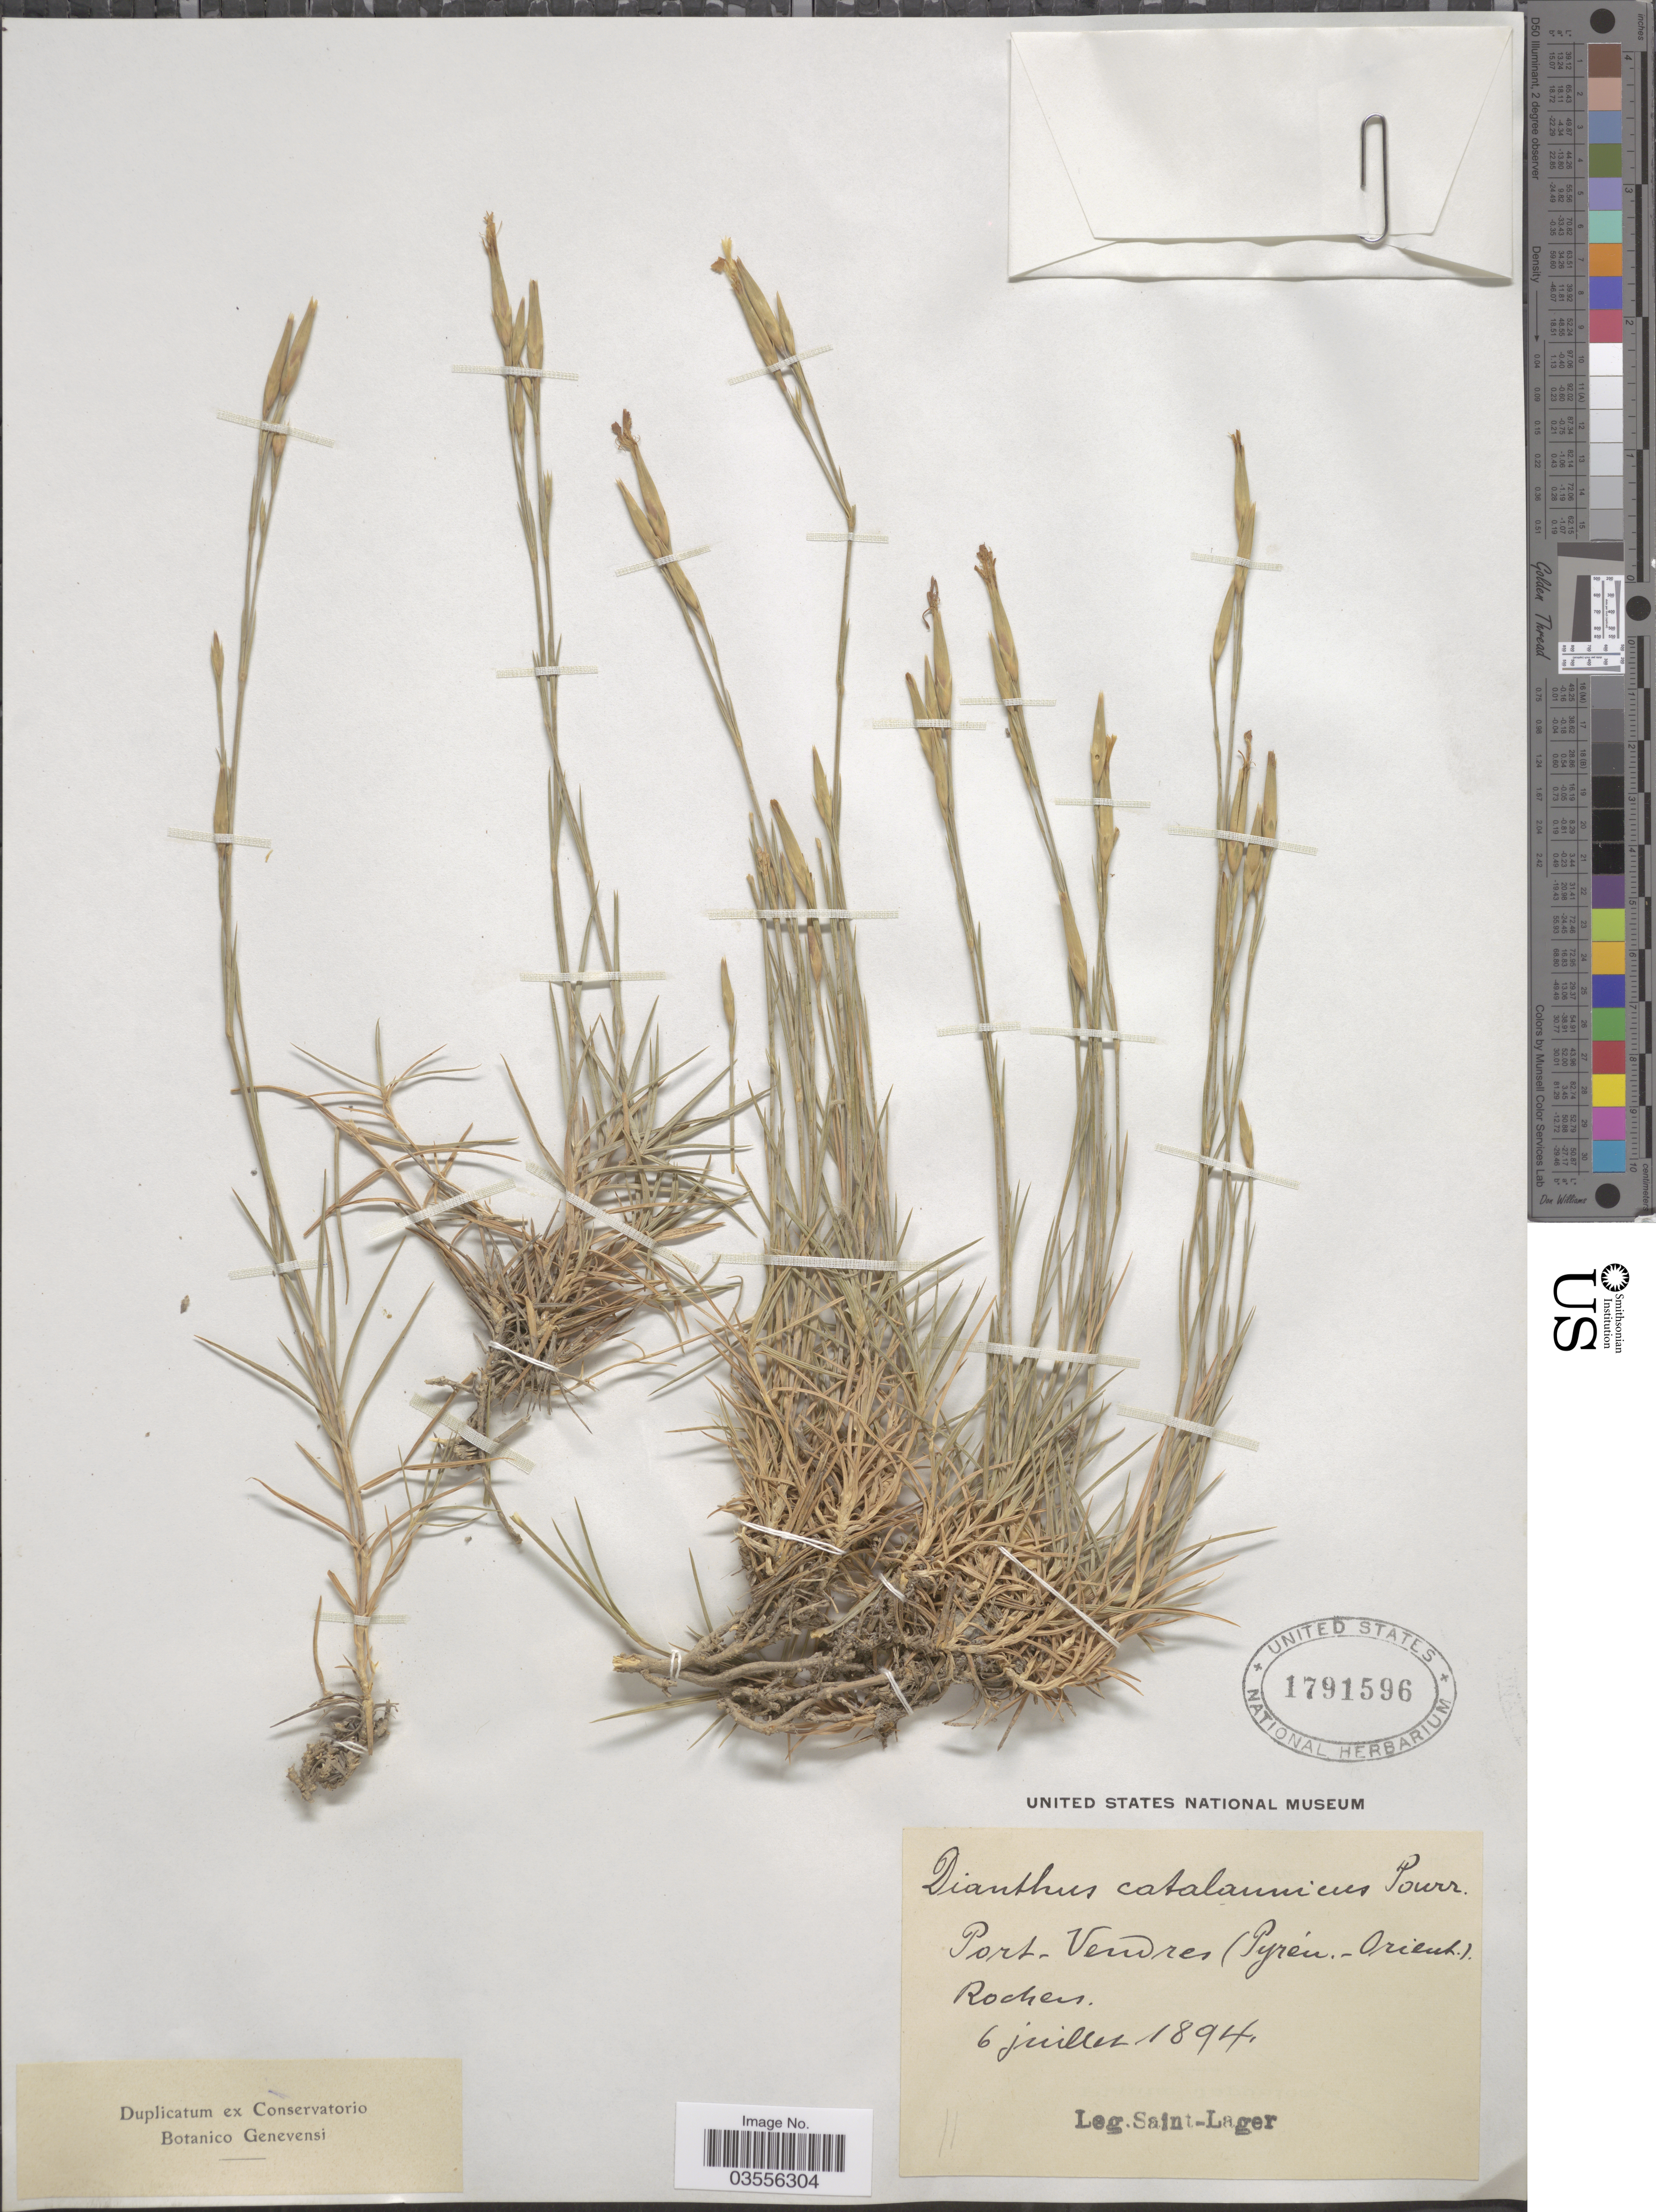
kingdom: Plantae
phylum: Tracheophyta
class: Magnoliopsida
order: Caryophyllales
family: Caryophyllaceae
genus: Dianthus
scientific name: Dianthus catalaunicus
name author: (Willk. & Costa) Pourr. ex Willk. & Lange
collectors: Saint-Lager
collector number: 11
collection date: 1894-07-06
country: France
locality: Port-Vendres (Pyrén.-Orient.)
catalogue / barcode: US 1791596